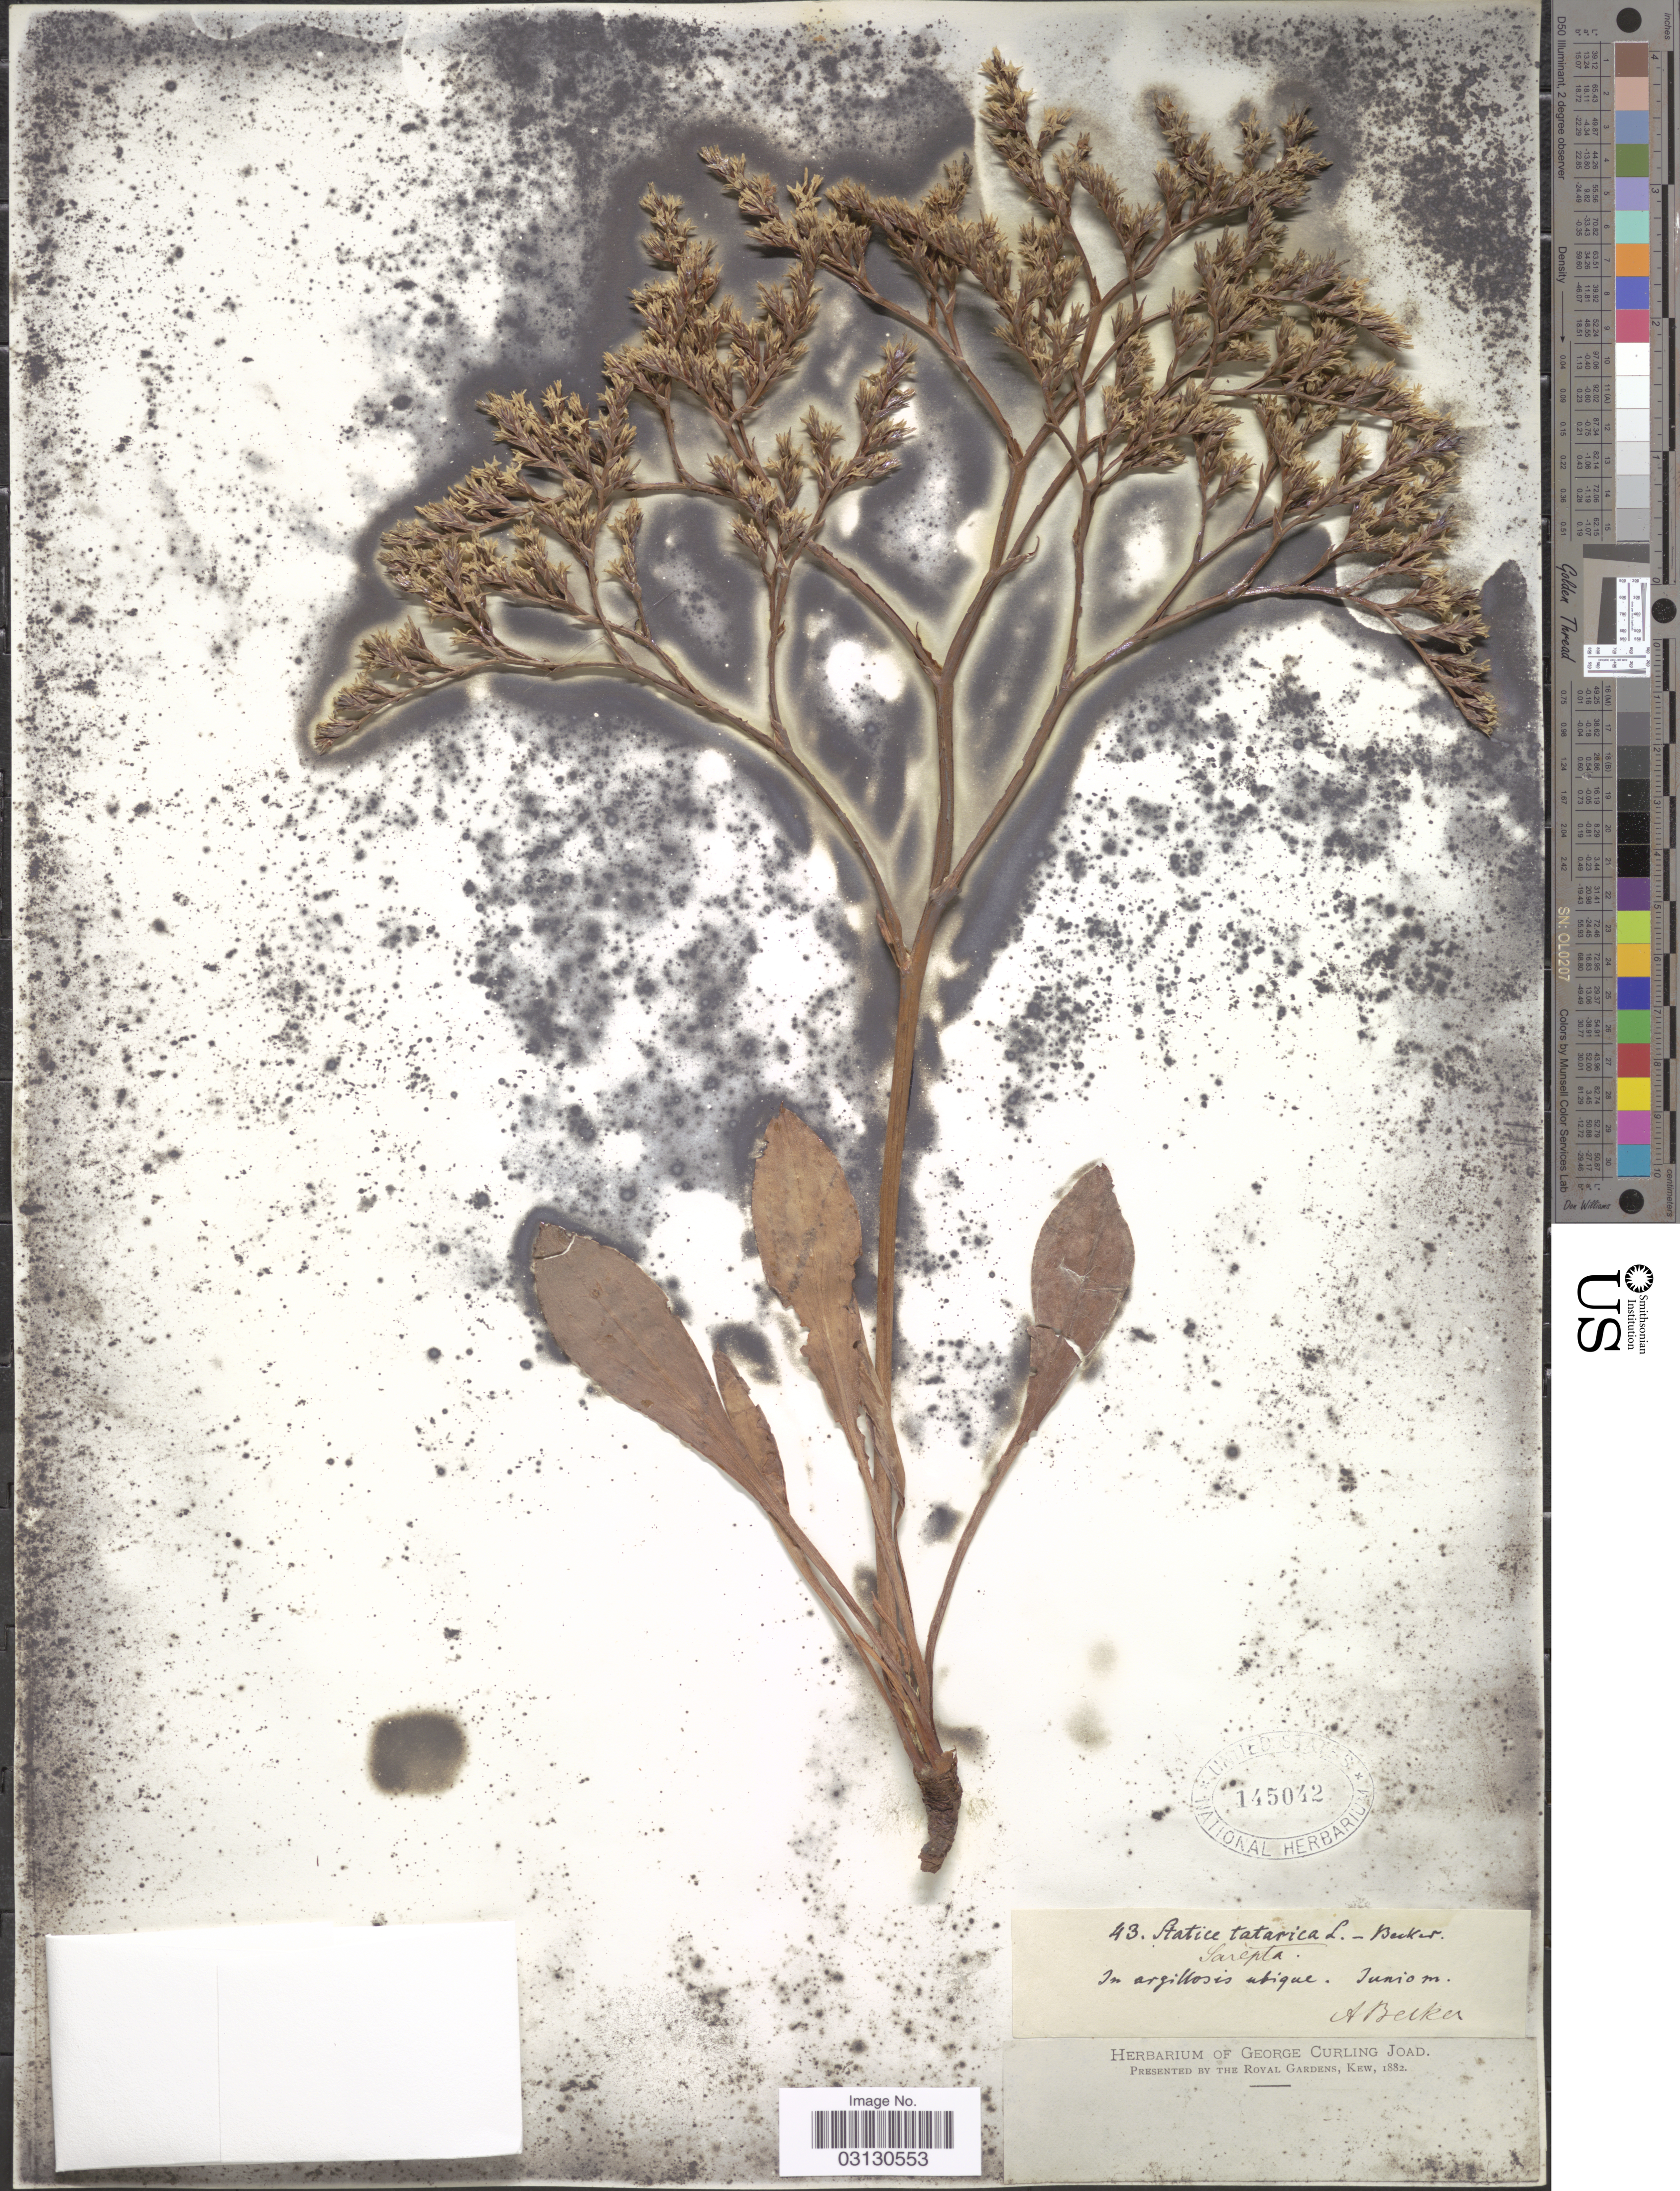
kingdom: Plantae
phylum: Tracheophyta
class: Magnoliopsida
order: Caryophyllales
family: Plumbaginaceae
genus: Limonium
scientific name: Limonium tataricum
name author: (L.) Mill.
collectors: A. Becker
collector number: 43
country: Russian Federation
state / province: Volgograd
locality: Sarepta. In argillosis ubique.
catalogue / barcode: US 145042